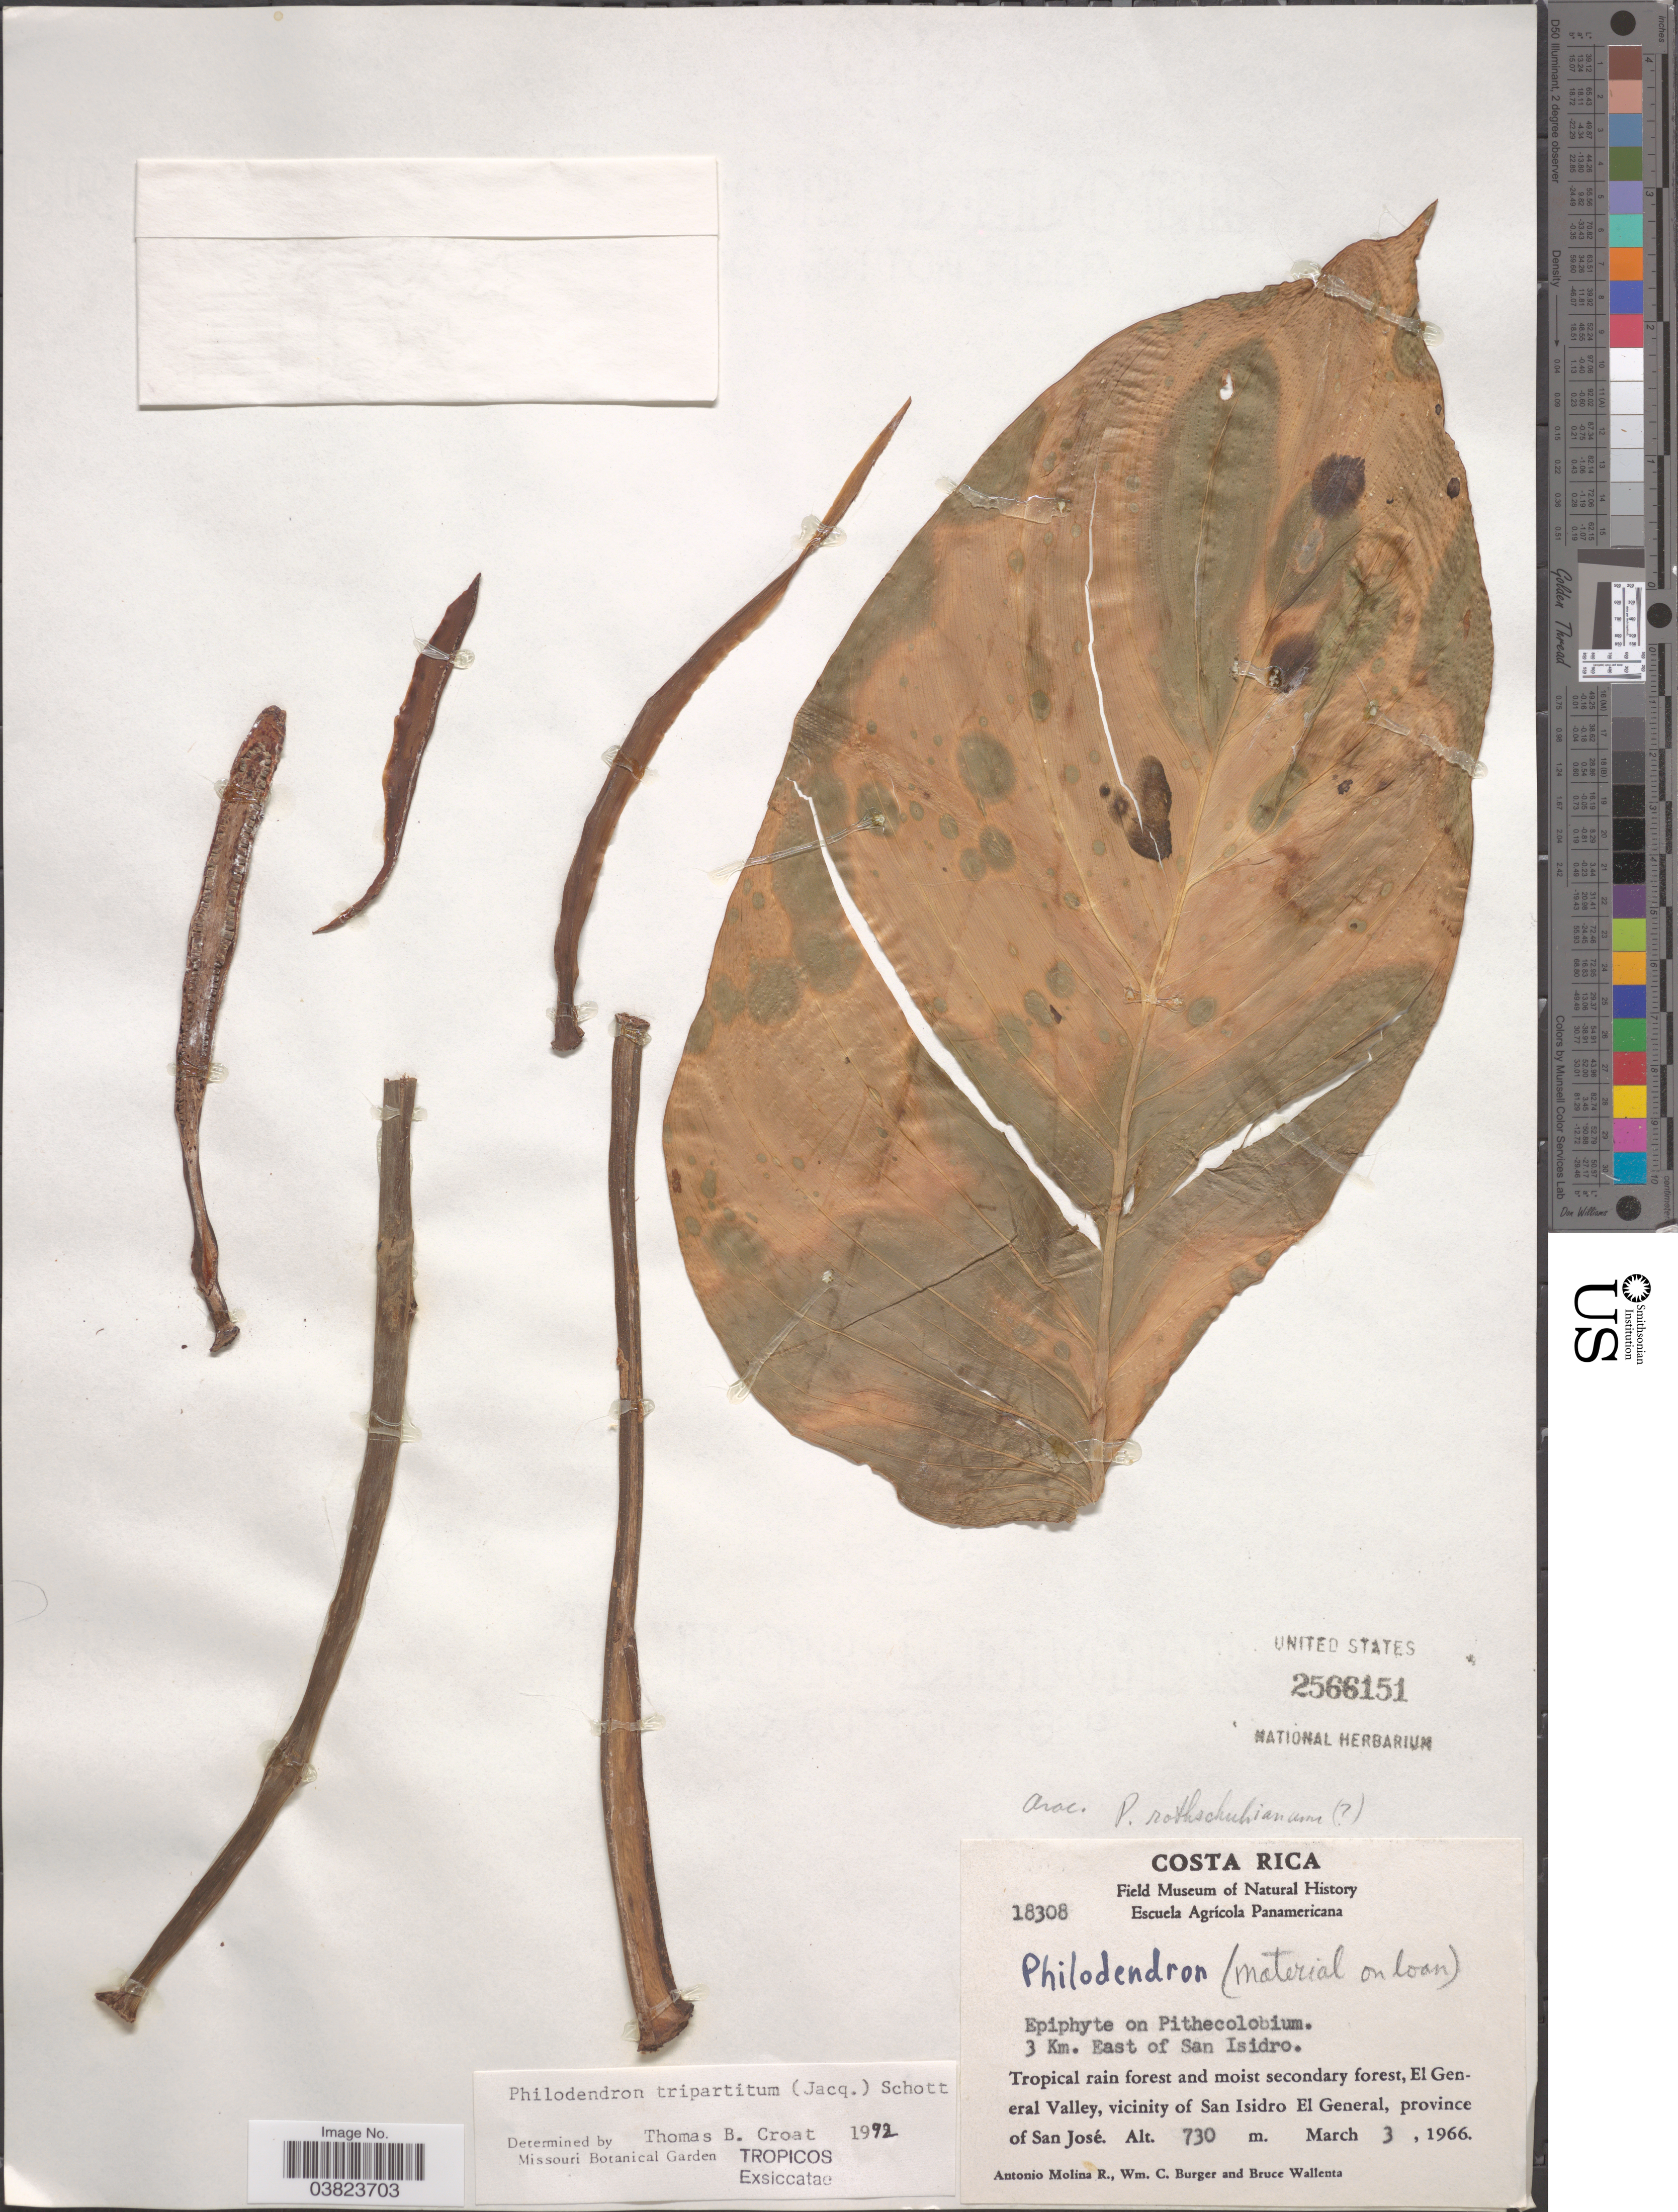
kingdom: Plantae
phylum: Tracheophyta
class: Liliopsida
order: Alismatales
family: Araceae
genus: Philodendron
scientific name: Philodendron tripartitum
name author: (Jacq.) Schott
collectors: A. Molina R., W. Burger & B. Wallenta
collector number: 18308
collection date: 1966-03-03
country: Costa Rica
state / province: San José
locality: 3 Km. east of San Isidro. El General Valley, vicinity of San Isidro El General.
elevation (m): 730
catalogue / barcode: US 2566151